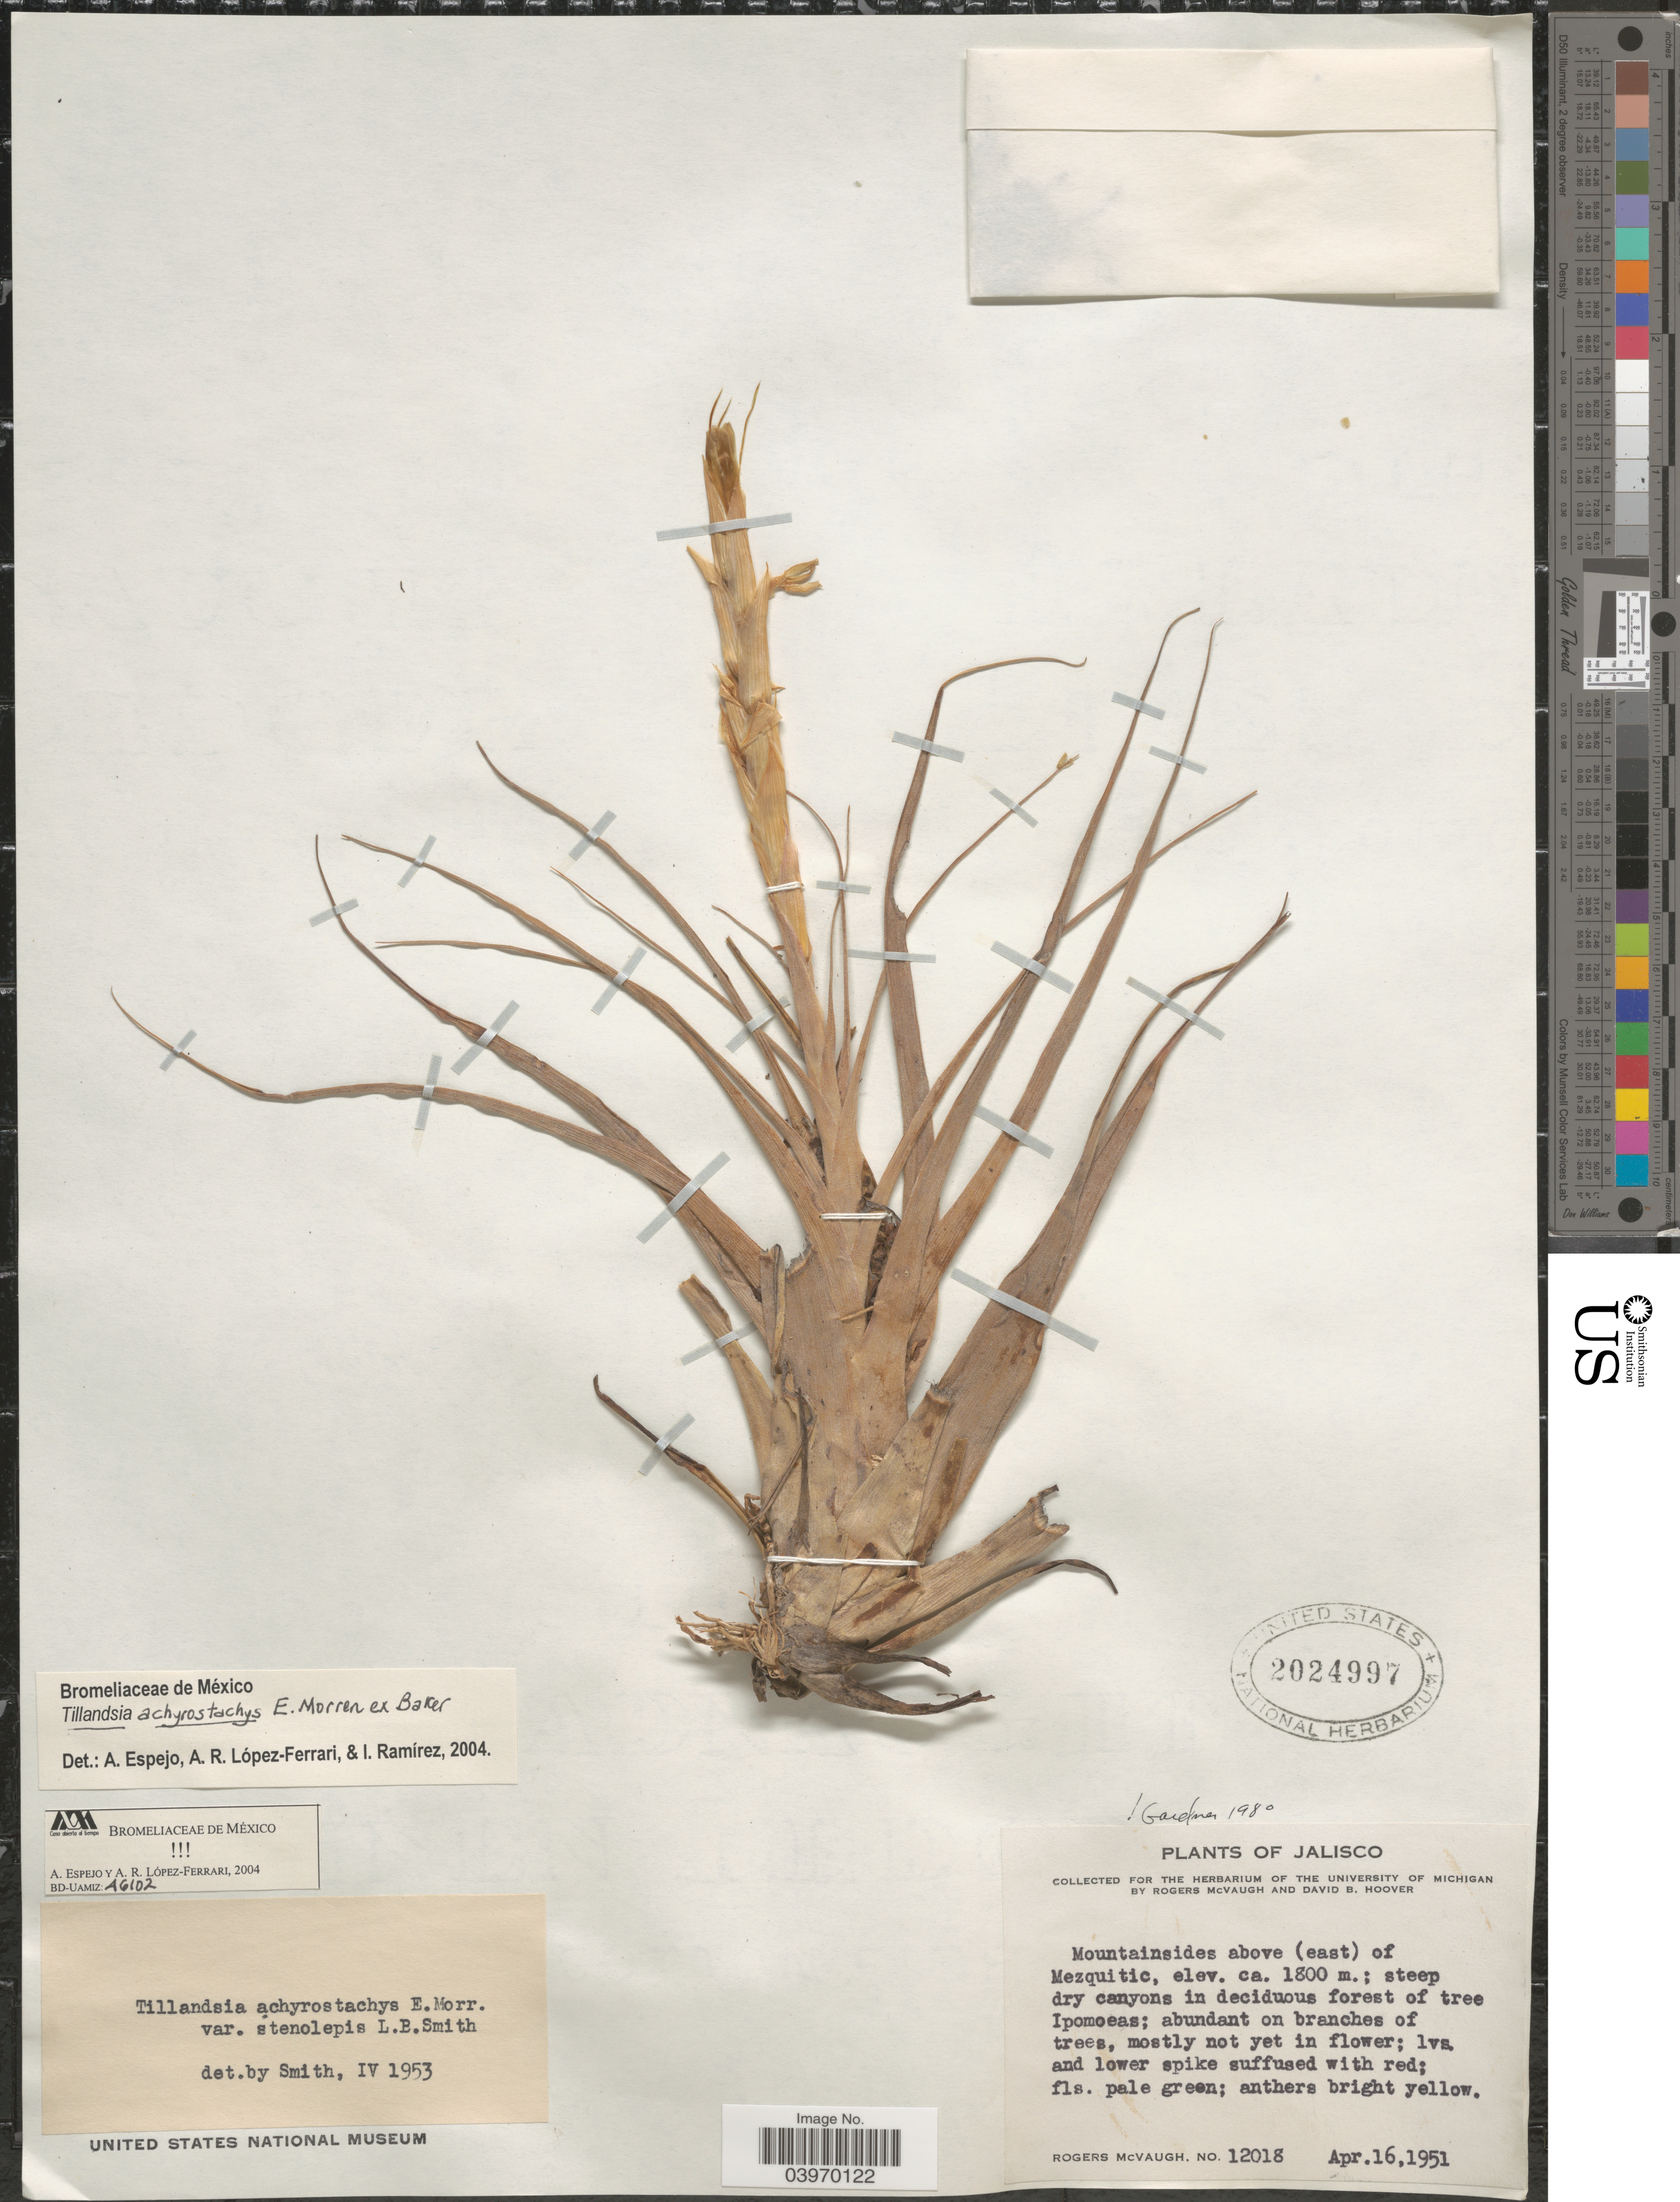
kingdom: Plantae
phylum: Tracheophyta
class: Liliopsida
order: Poales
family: Bromeliaceae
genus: Tillandsia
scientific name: Tillandsia achyrostachys var. stenolepis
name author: L.B. Sm.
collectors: R. McVaugh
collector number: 12018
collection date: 1951-04-16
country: Mexico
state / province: Jalisco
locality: Mountainsides above (east) of Mezquitic.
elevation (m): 1800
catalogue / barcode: US 2024997